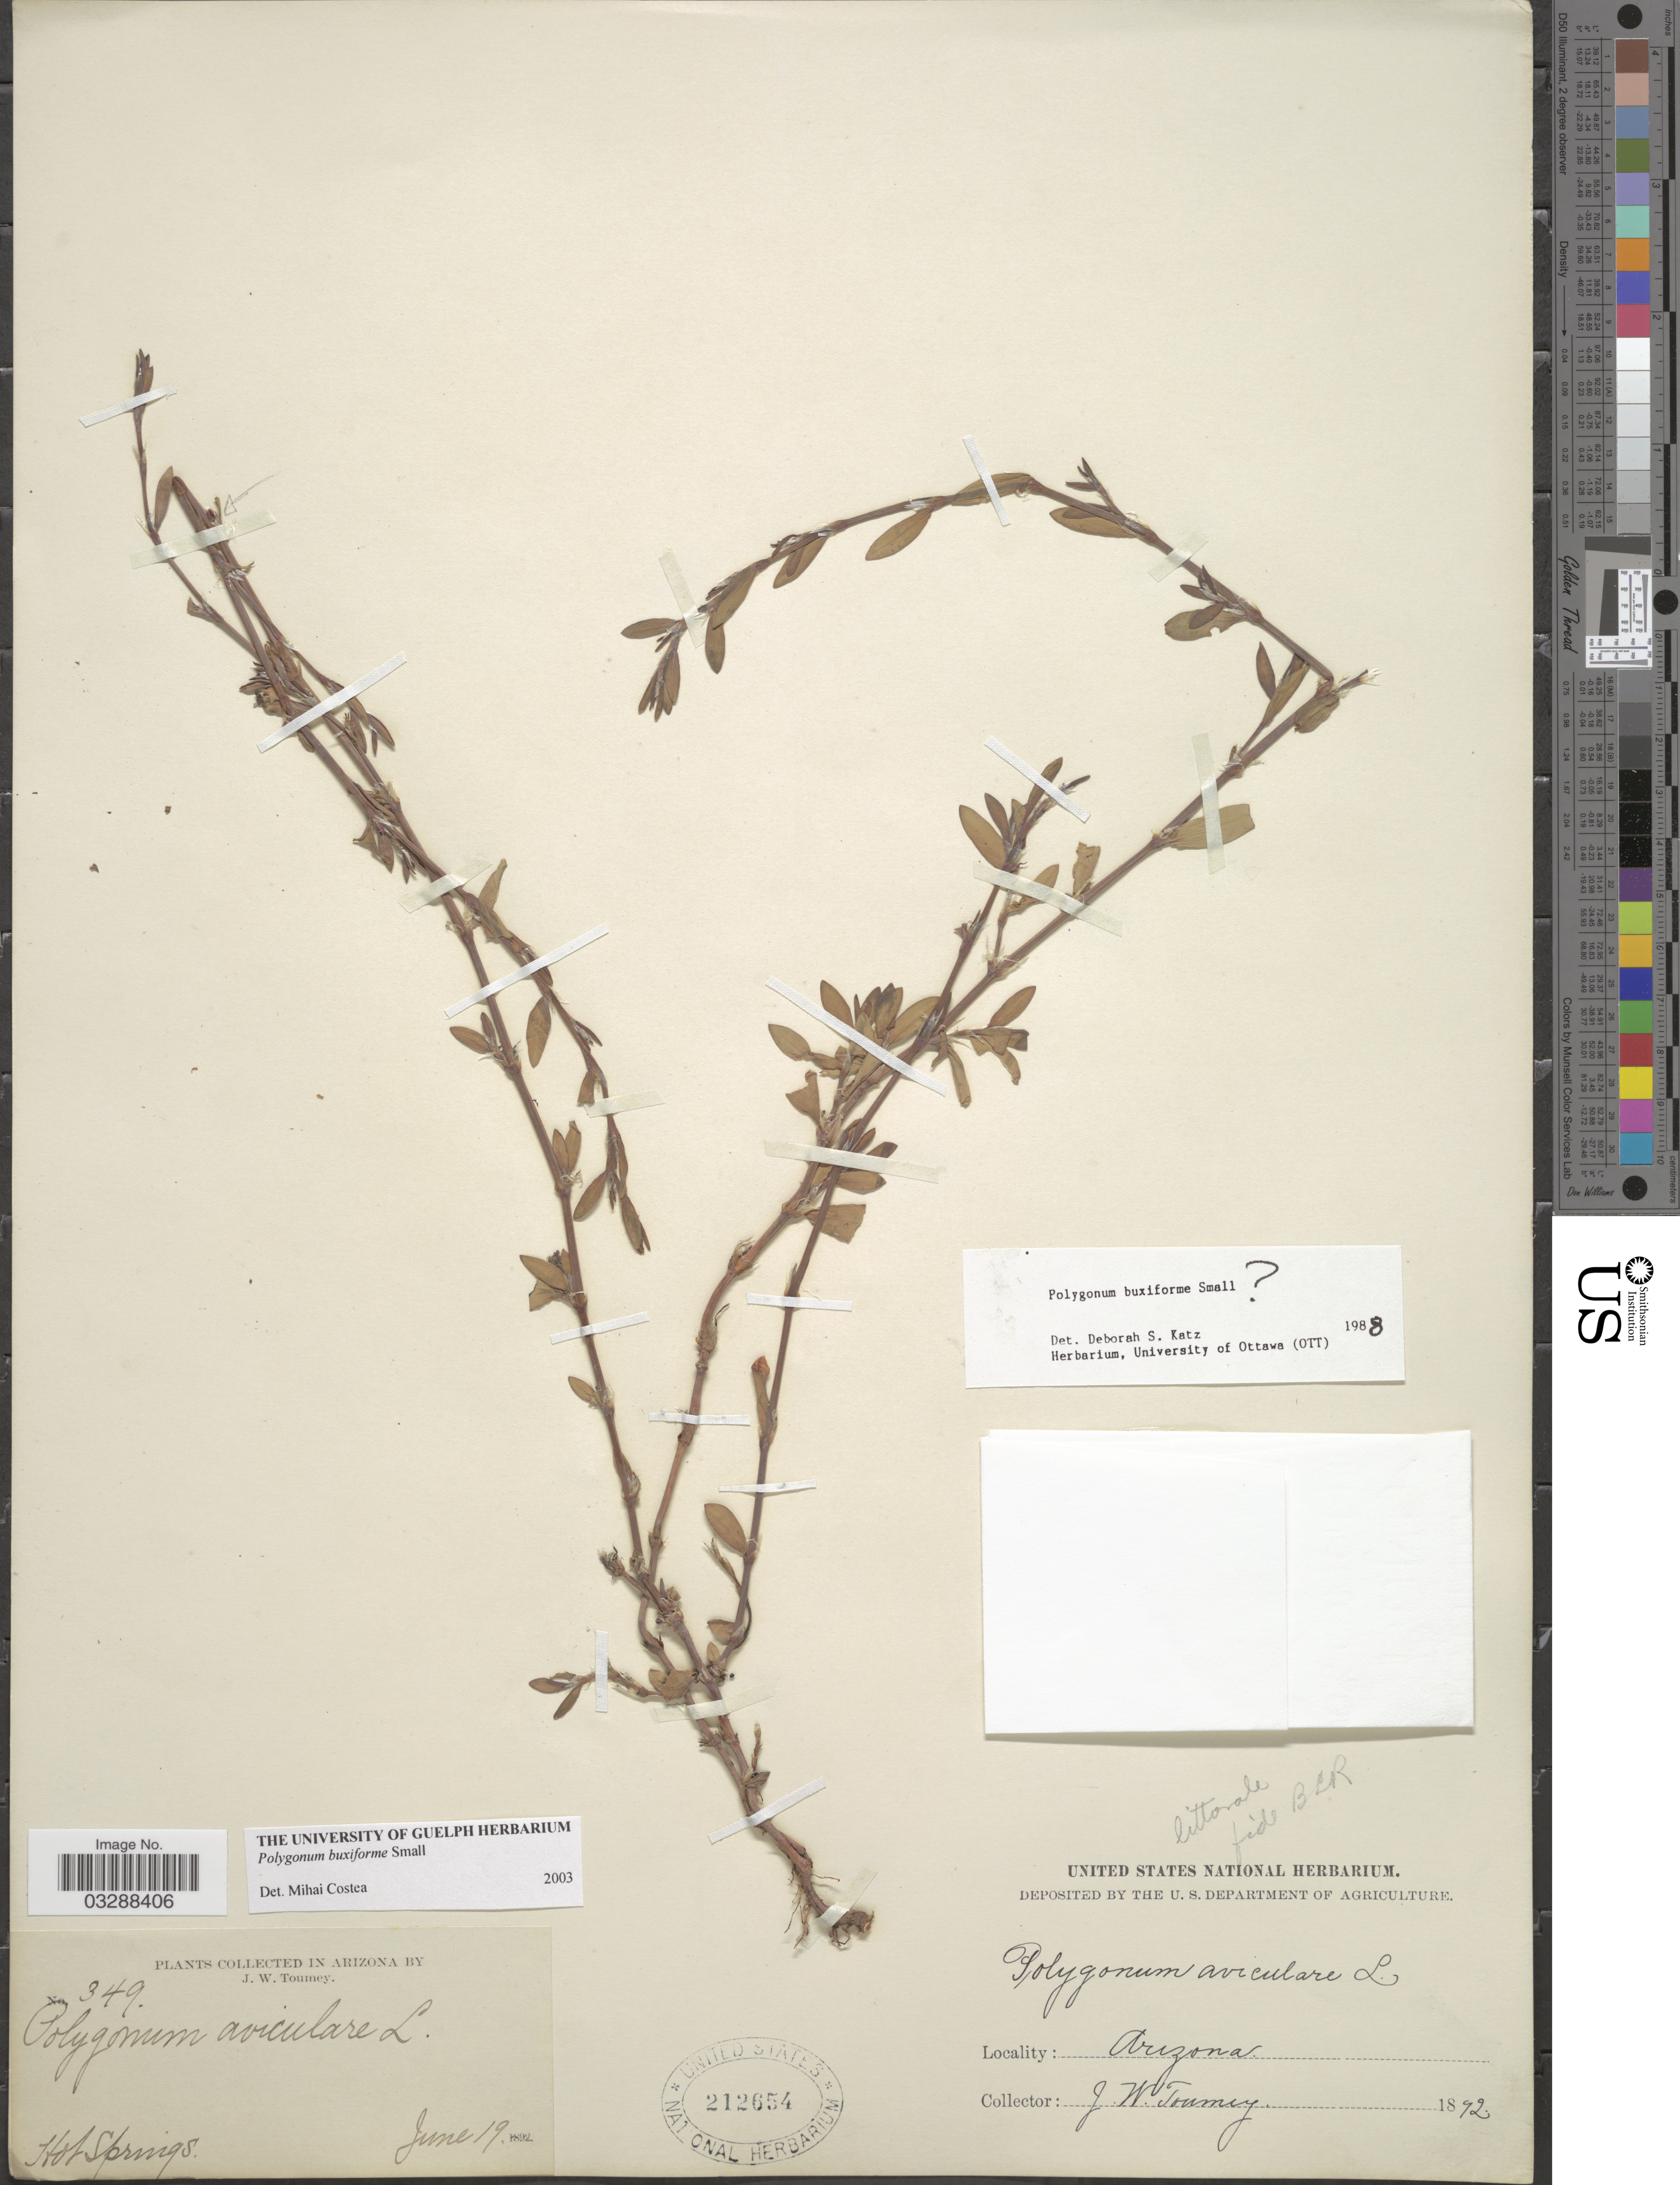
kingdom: Plantae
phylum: Tracheophyta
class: Magnoliopsida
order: Caryophyllales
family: Polygonaceae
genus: Polygonum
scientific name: Polygonum buxiforme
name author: Small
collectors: J. W. Toumey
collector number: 349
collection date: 1892-06-19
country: United States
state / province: Arizona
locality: Hot Springs.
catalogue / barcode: US 212654